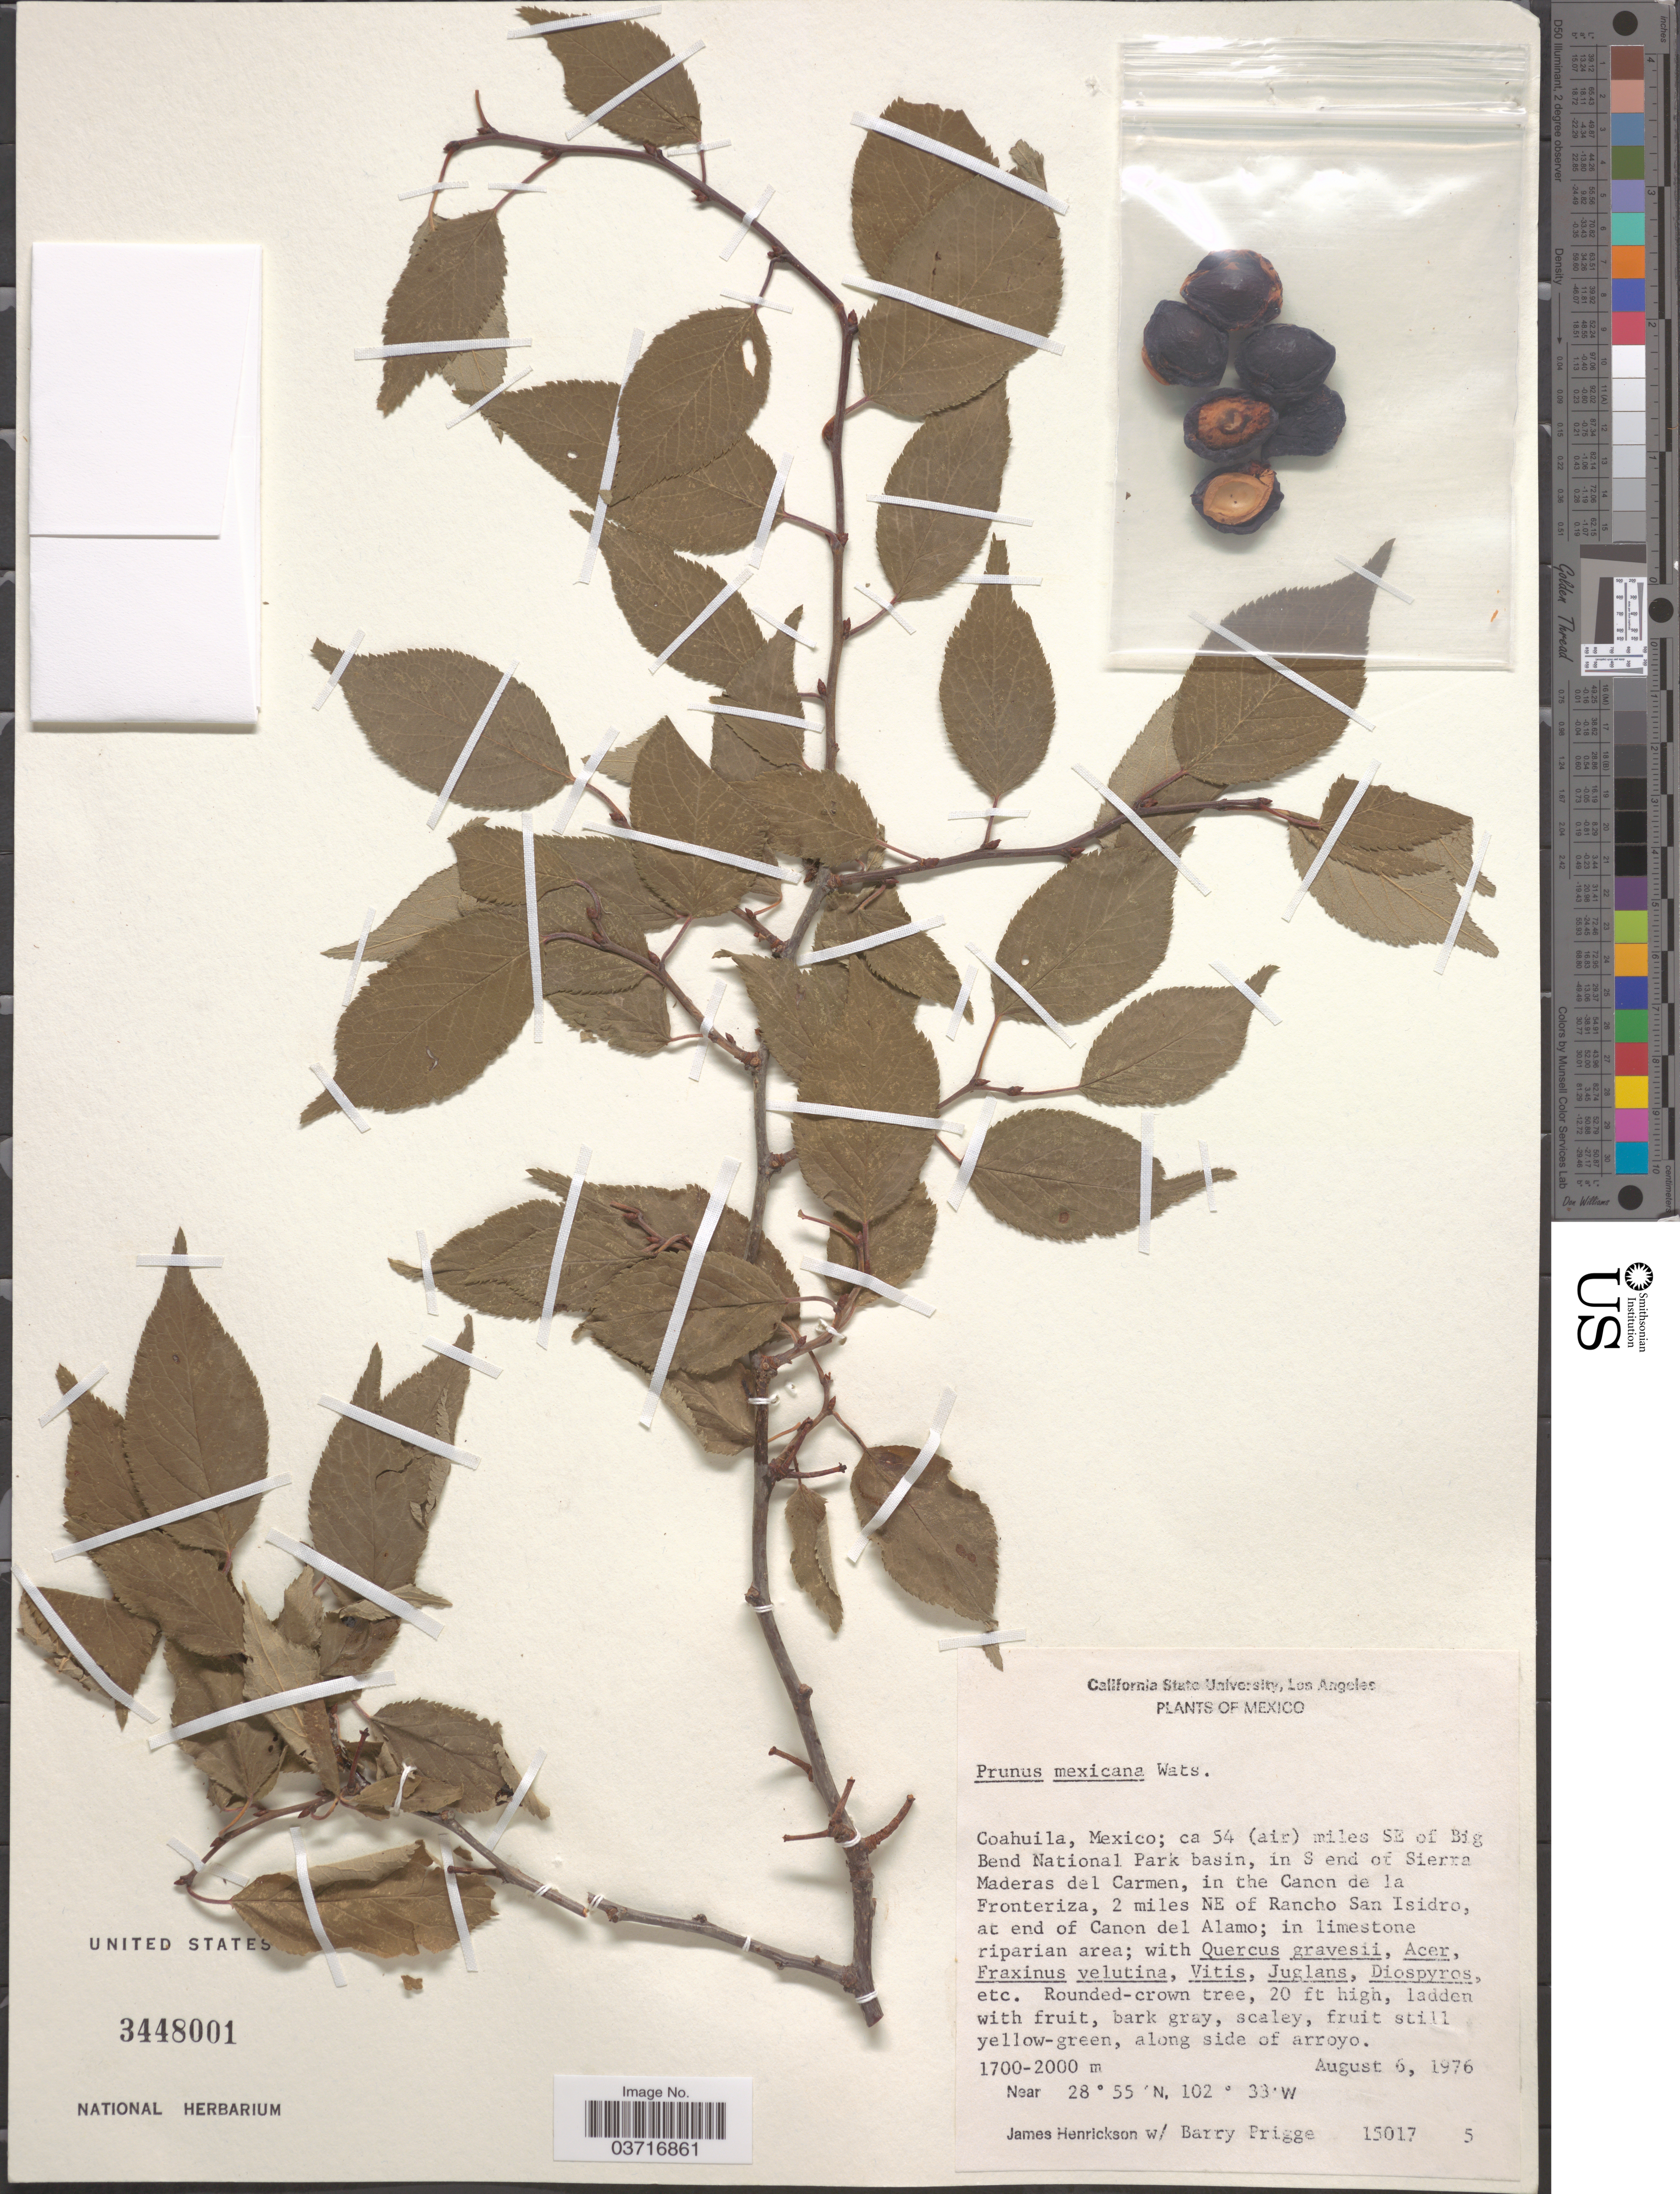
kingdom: Plantae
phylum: Tracheophyta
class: Magnoliopsida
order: Rosales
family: Rosaceae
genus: Prunus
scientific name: Prunus mexicana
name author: S. Watson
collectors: J. S. Henrickson & B. Prigge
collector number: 15017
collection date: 1976-08-06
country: Mexico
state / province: Coahuila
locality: Ca 54 (air) miles SE of Big Bend National Park basin, in S end of Sierra Maderas del Carmen, in the Canon de la Fronteriza, 2 miles NE of Rancho San Isidro, at end of Canon del Alamo.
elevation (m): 1700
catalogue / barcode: US 3448001